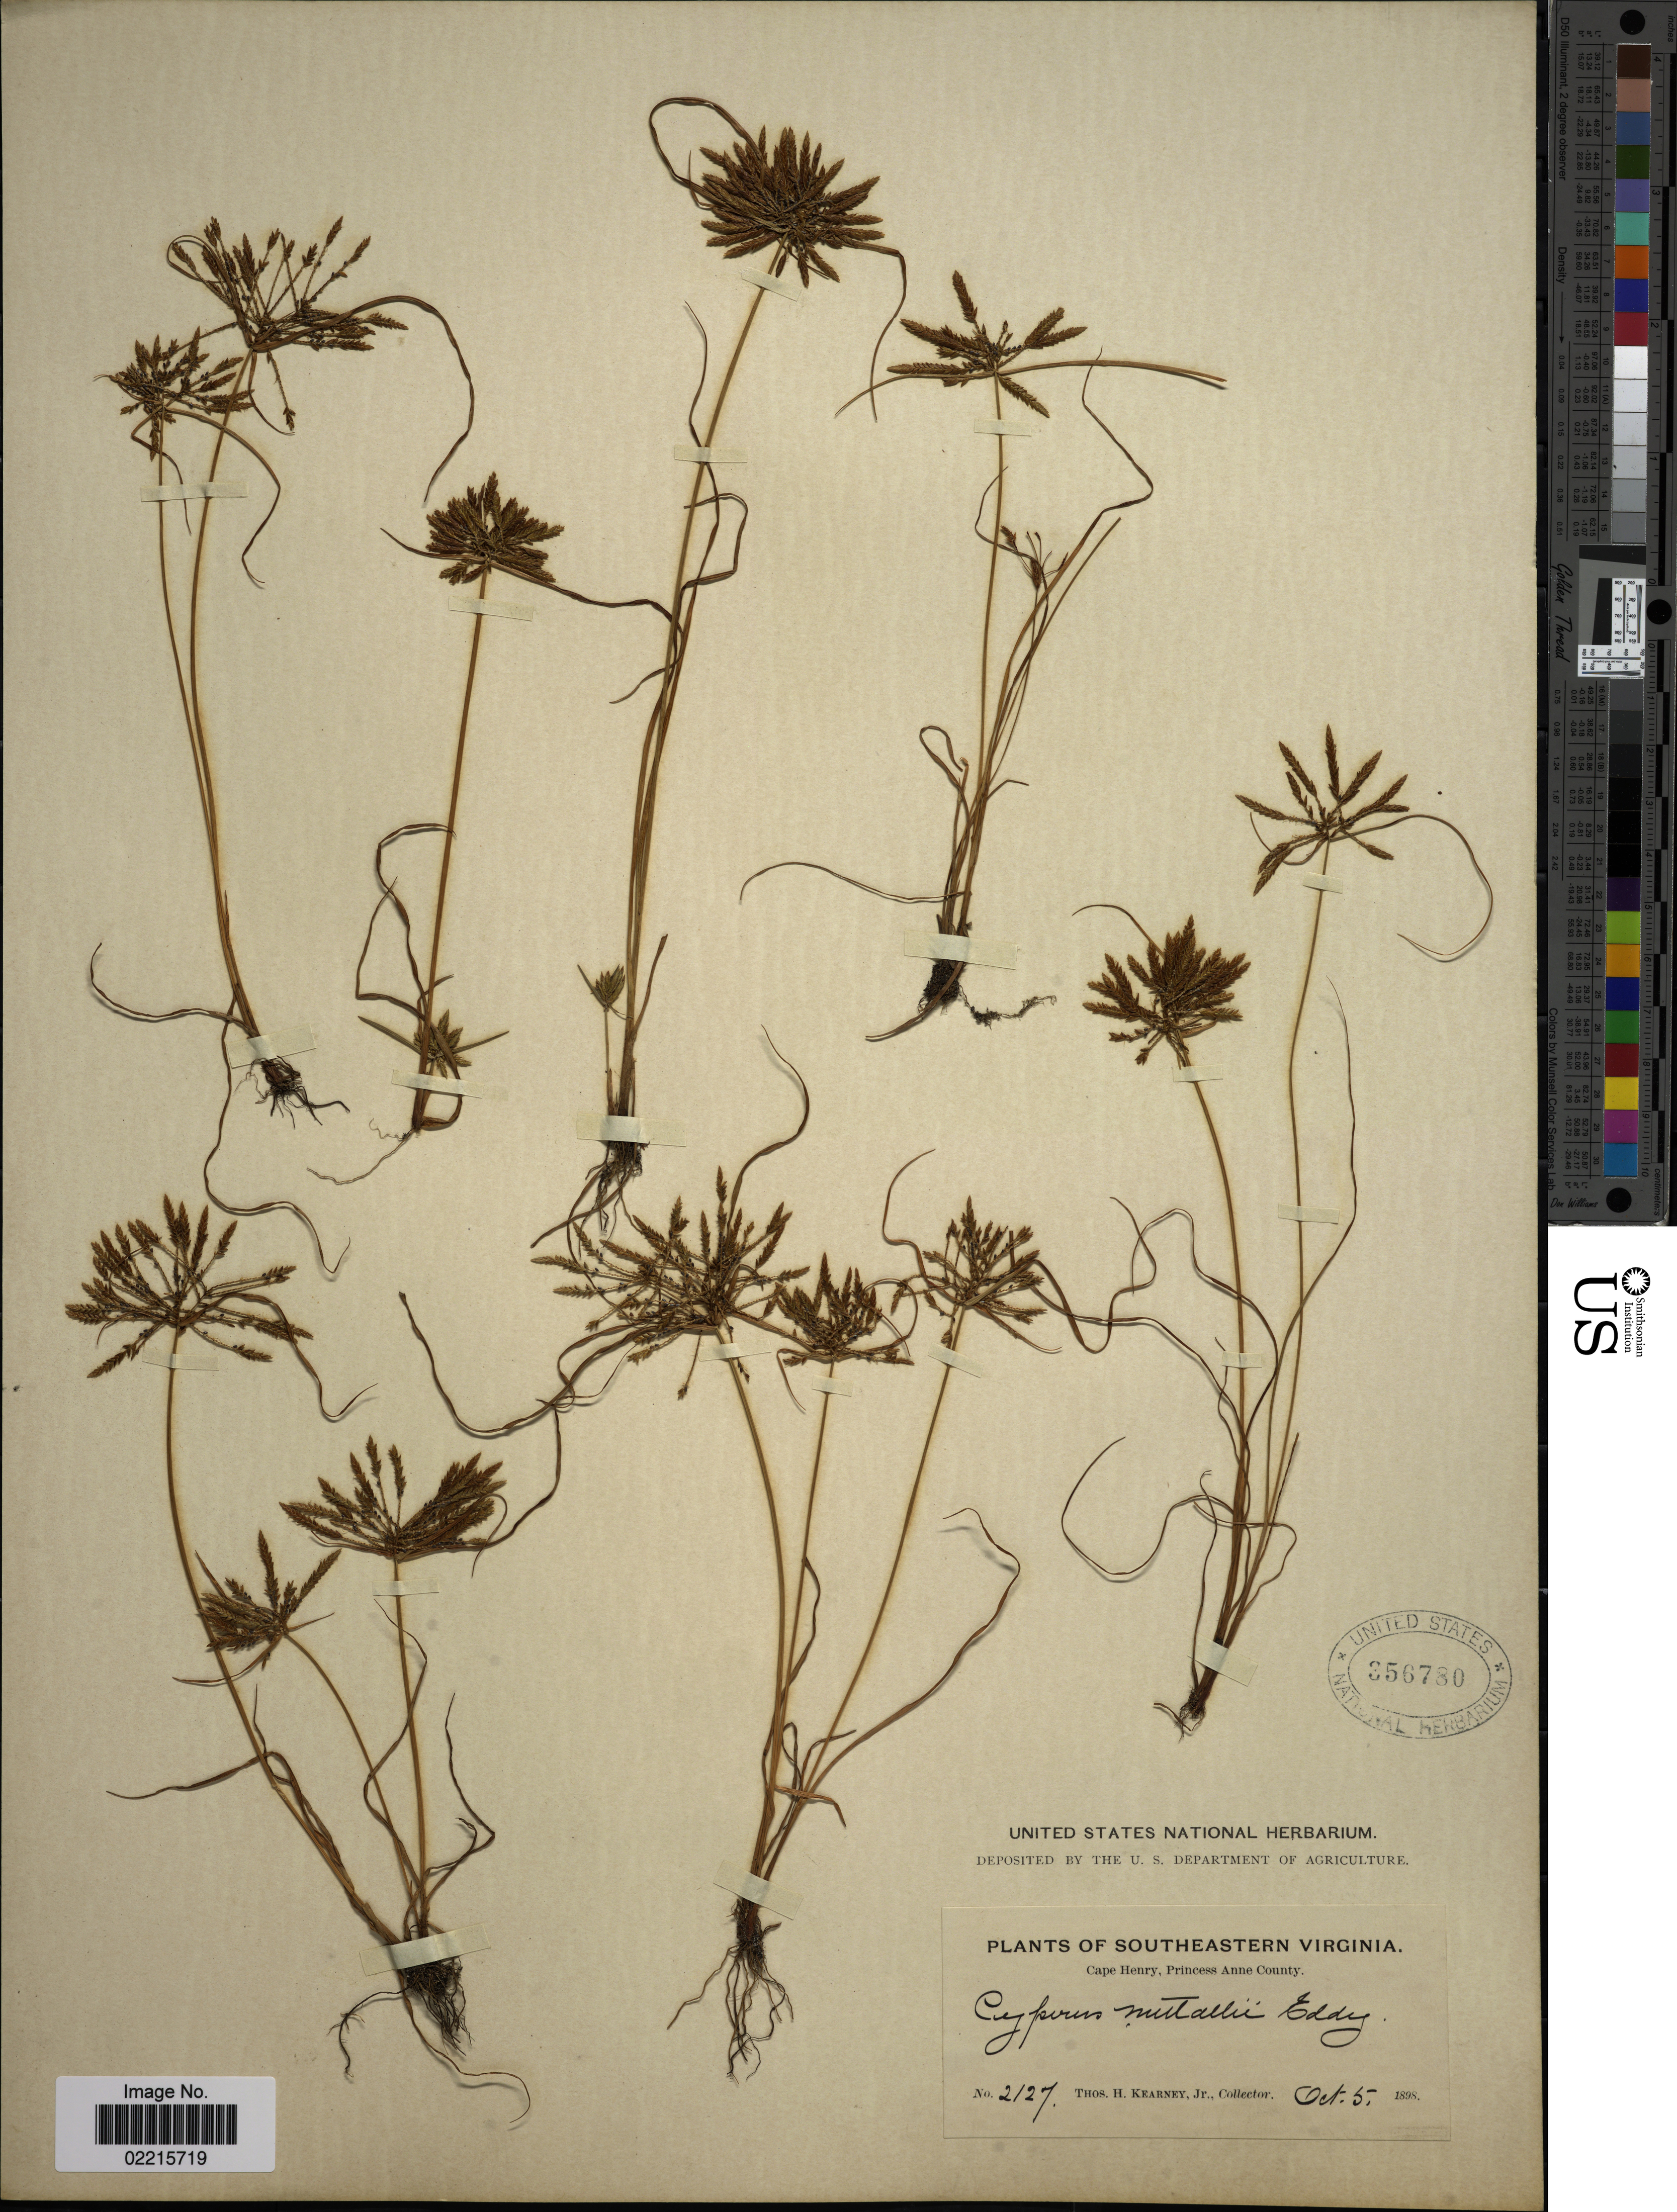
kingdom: Plantae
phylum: Tracheophyta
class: Liliopsida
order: Poales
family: Cyperaceae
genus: Cyperus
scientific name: Cyperus filicinus Vahl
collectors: T. H. Kearney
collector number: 2127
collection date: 1898-10-05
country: United States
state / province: Virginia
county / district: City of Virginia Beach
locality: Southeastern Virginia, Cape Henry, Princess Anne County (=historic county name)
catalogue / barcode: US 356780